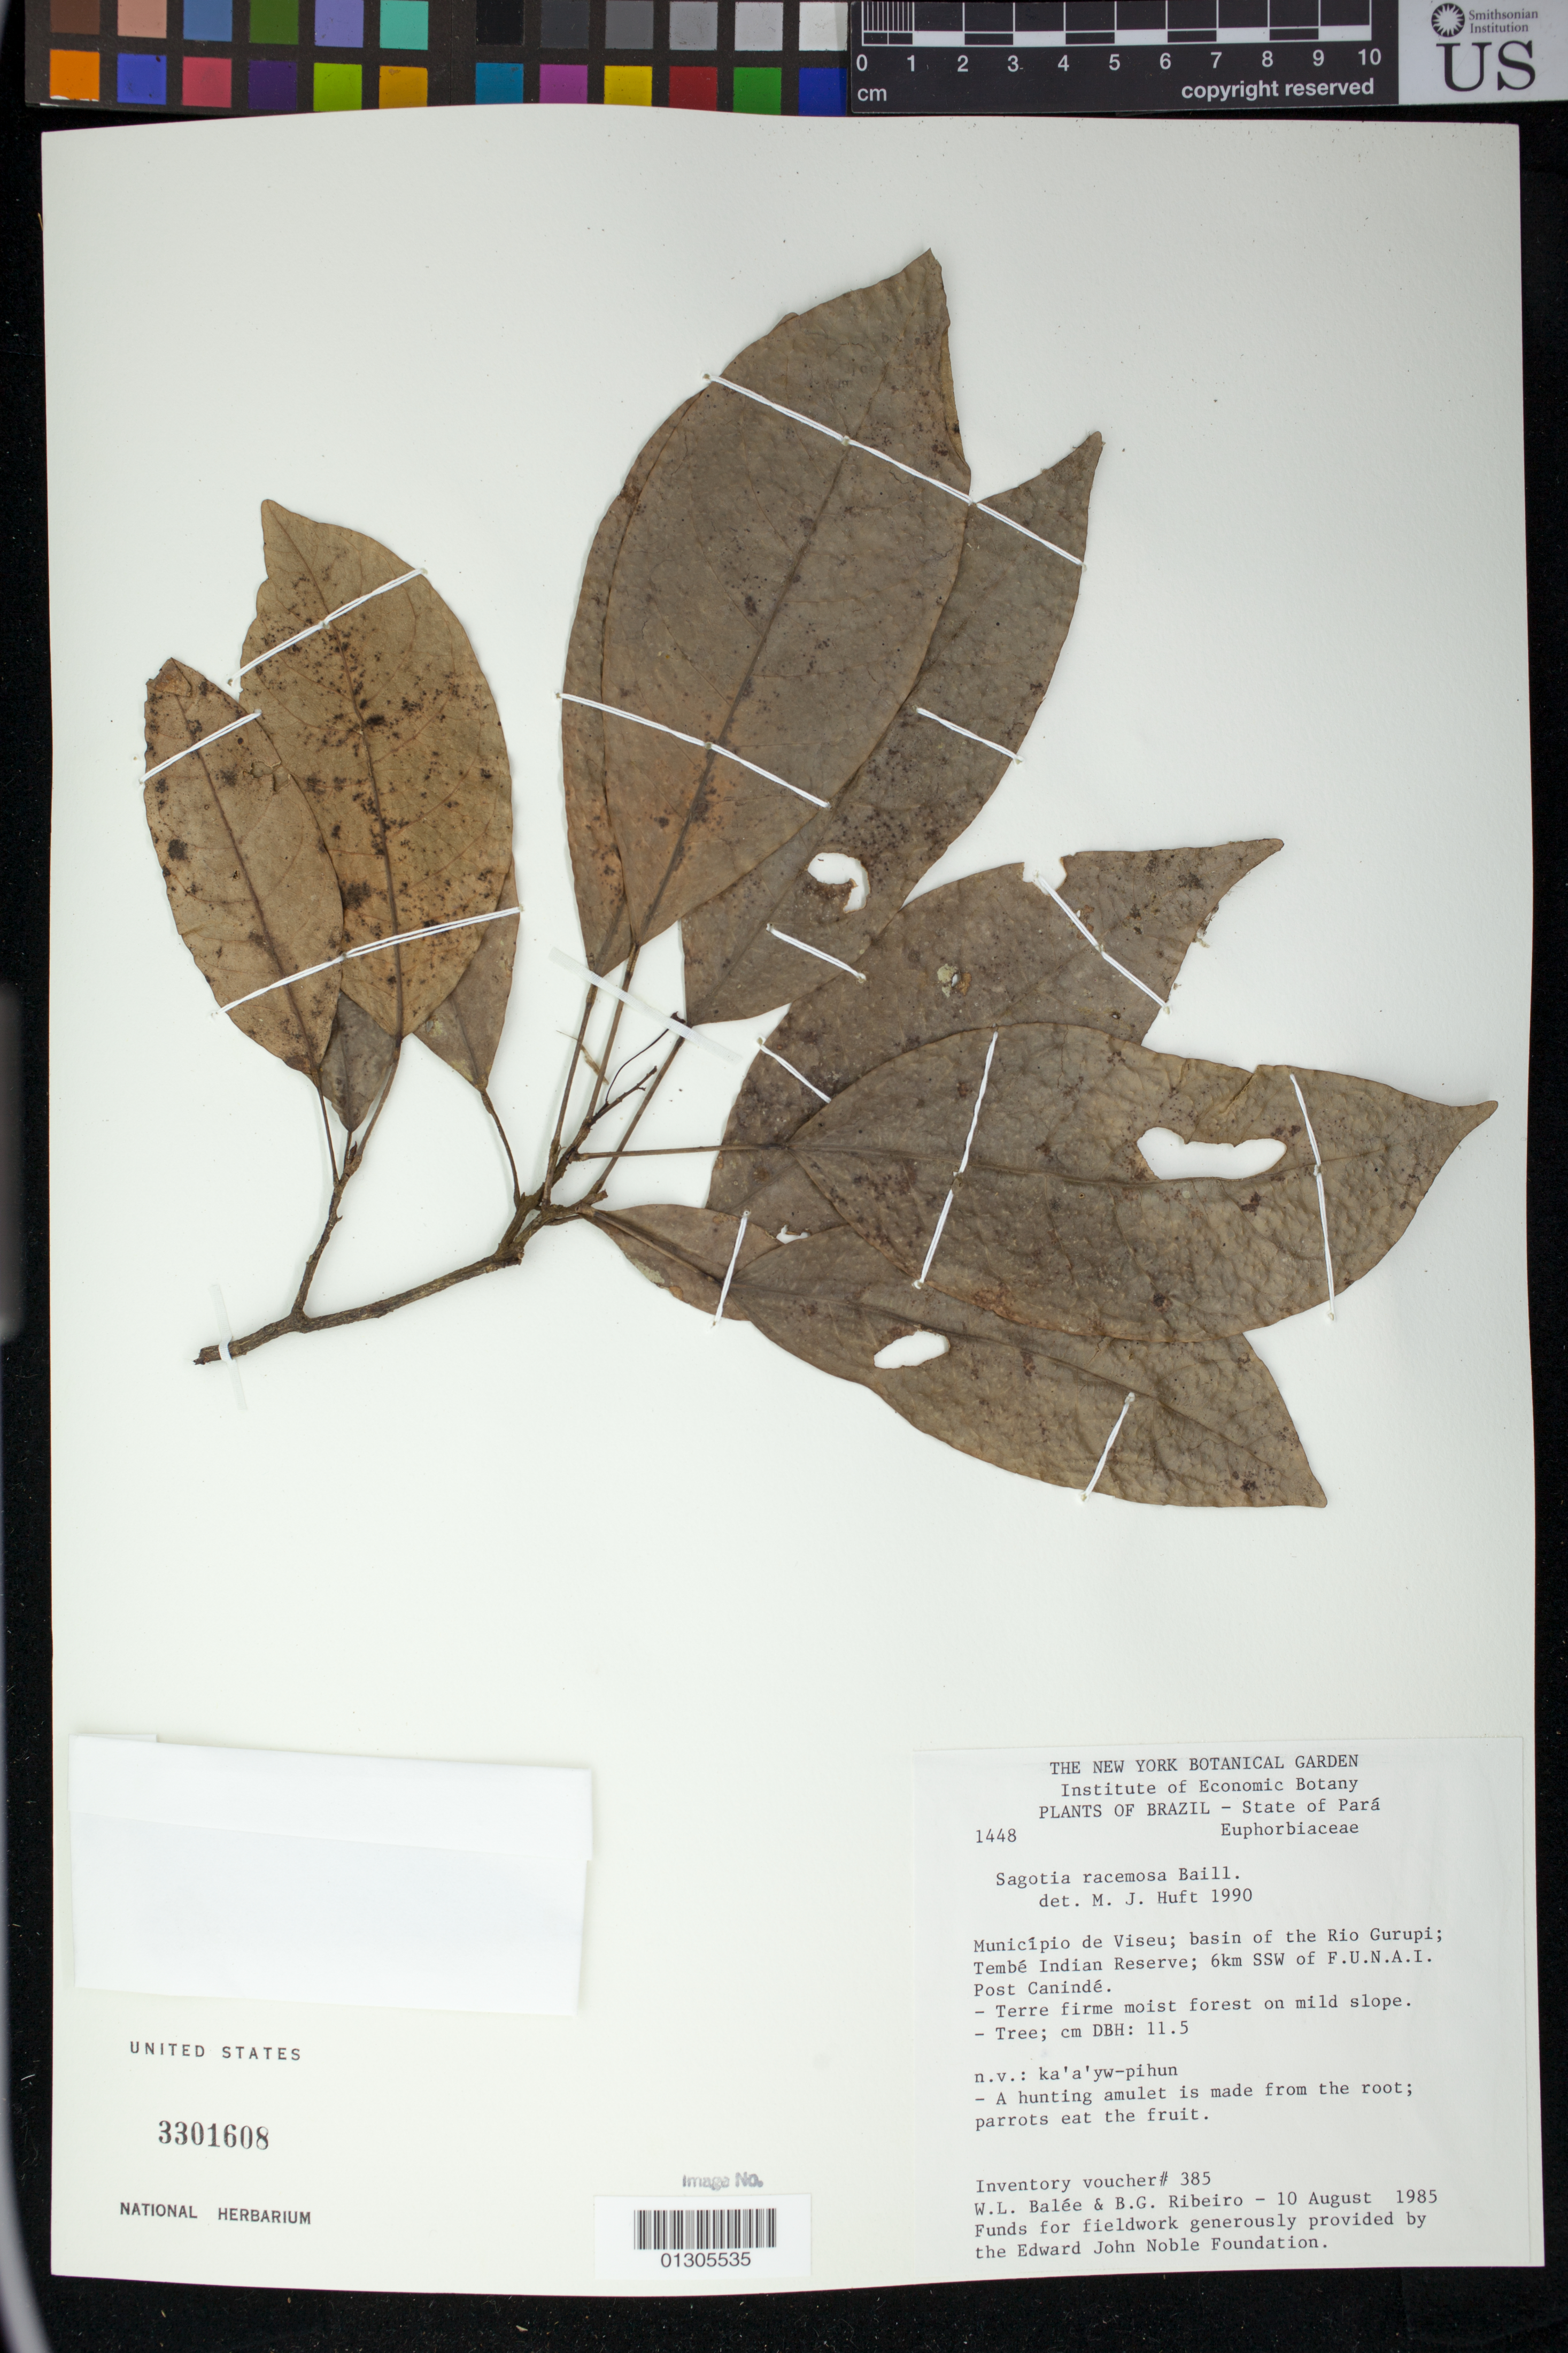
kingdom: Plantae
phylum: Tracheophyta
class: Magnoliopsida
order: Malpighiales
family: Euphorbiaceae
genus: Sagotia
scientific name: Sagotia racemosa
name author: Baill.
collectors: W. L. Balee & B. G. Ribeiro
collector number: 1448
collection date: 1985-08-10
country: Brazil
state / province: Pará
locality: Município de Viseu; basin of the Rio Gurupi; Tempé Reserve; 6km SSW of F.U.N.A.I. Post Canindé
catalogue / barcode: US 3301608